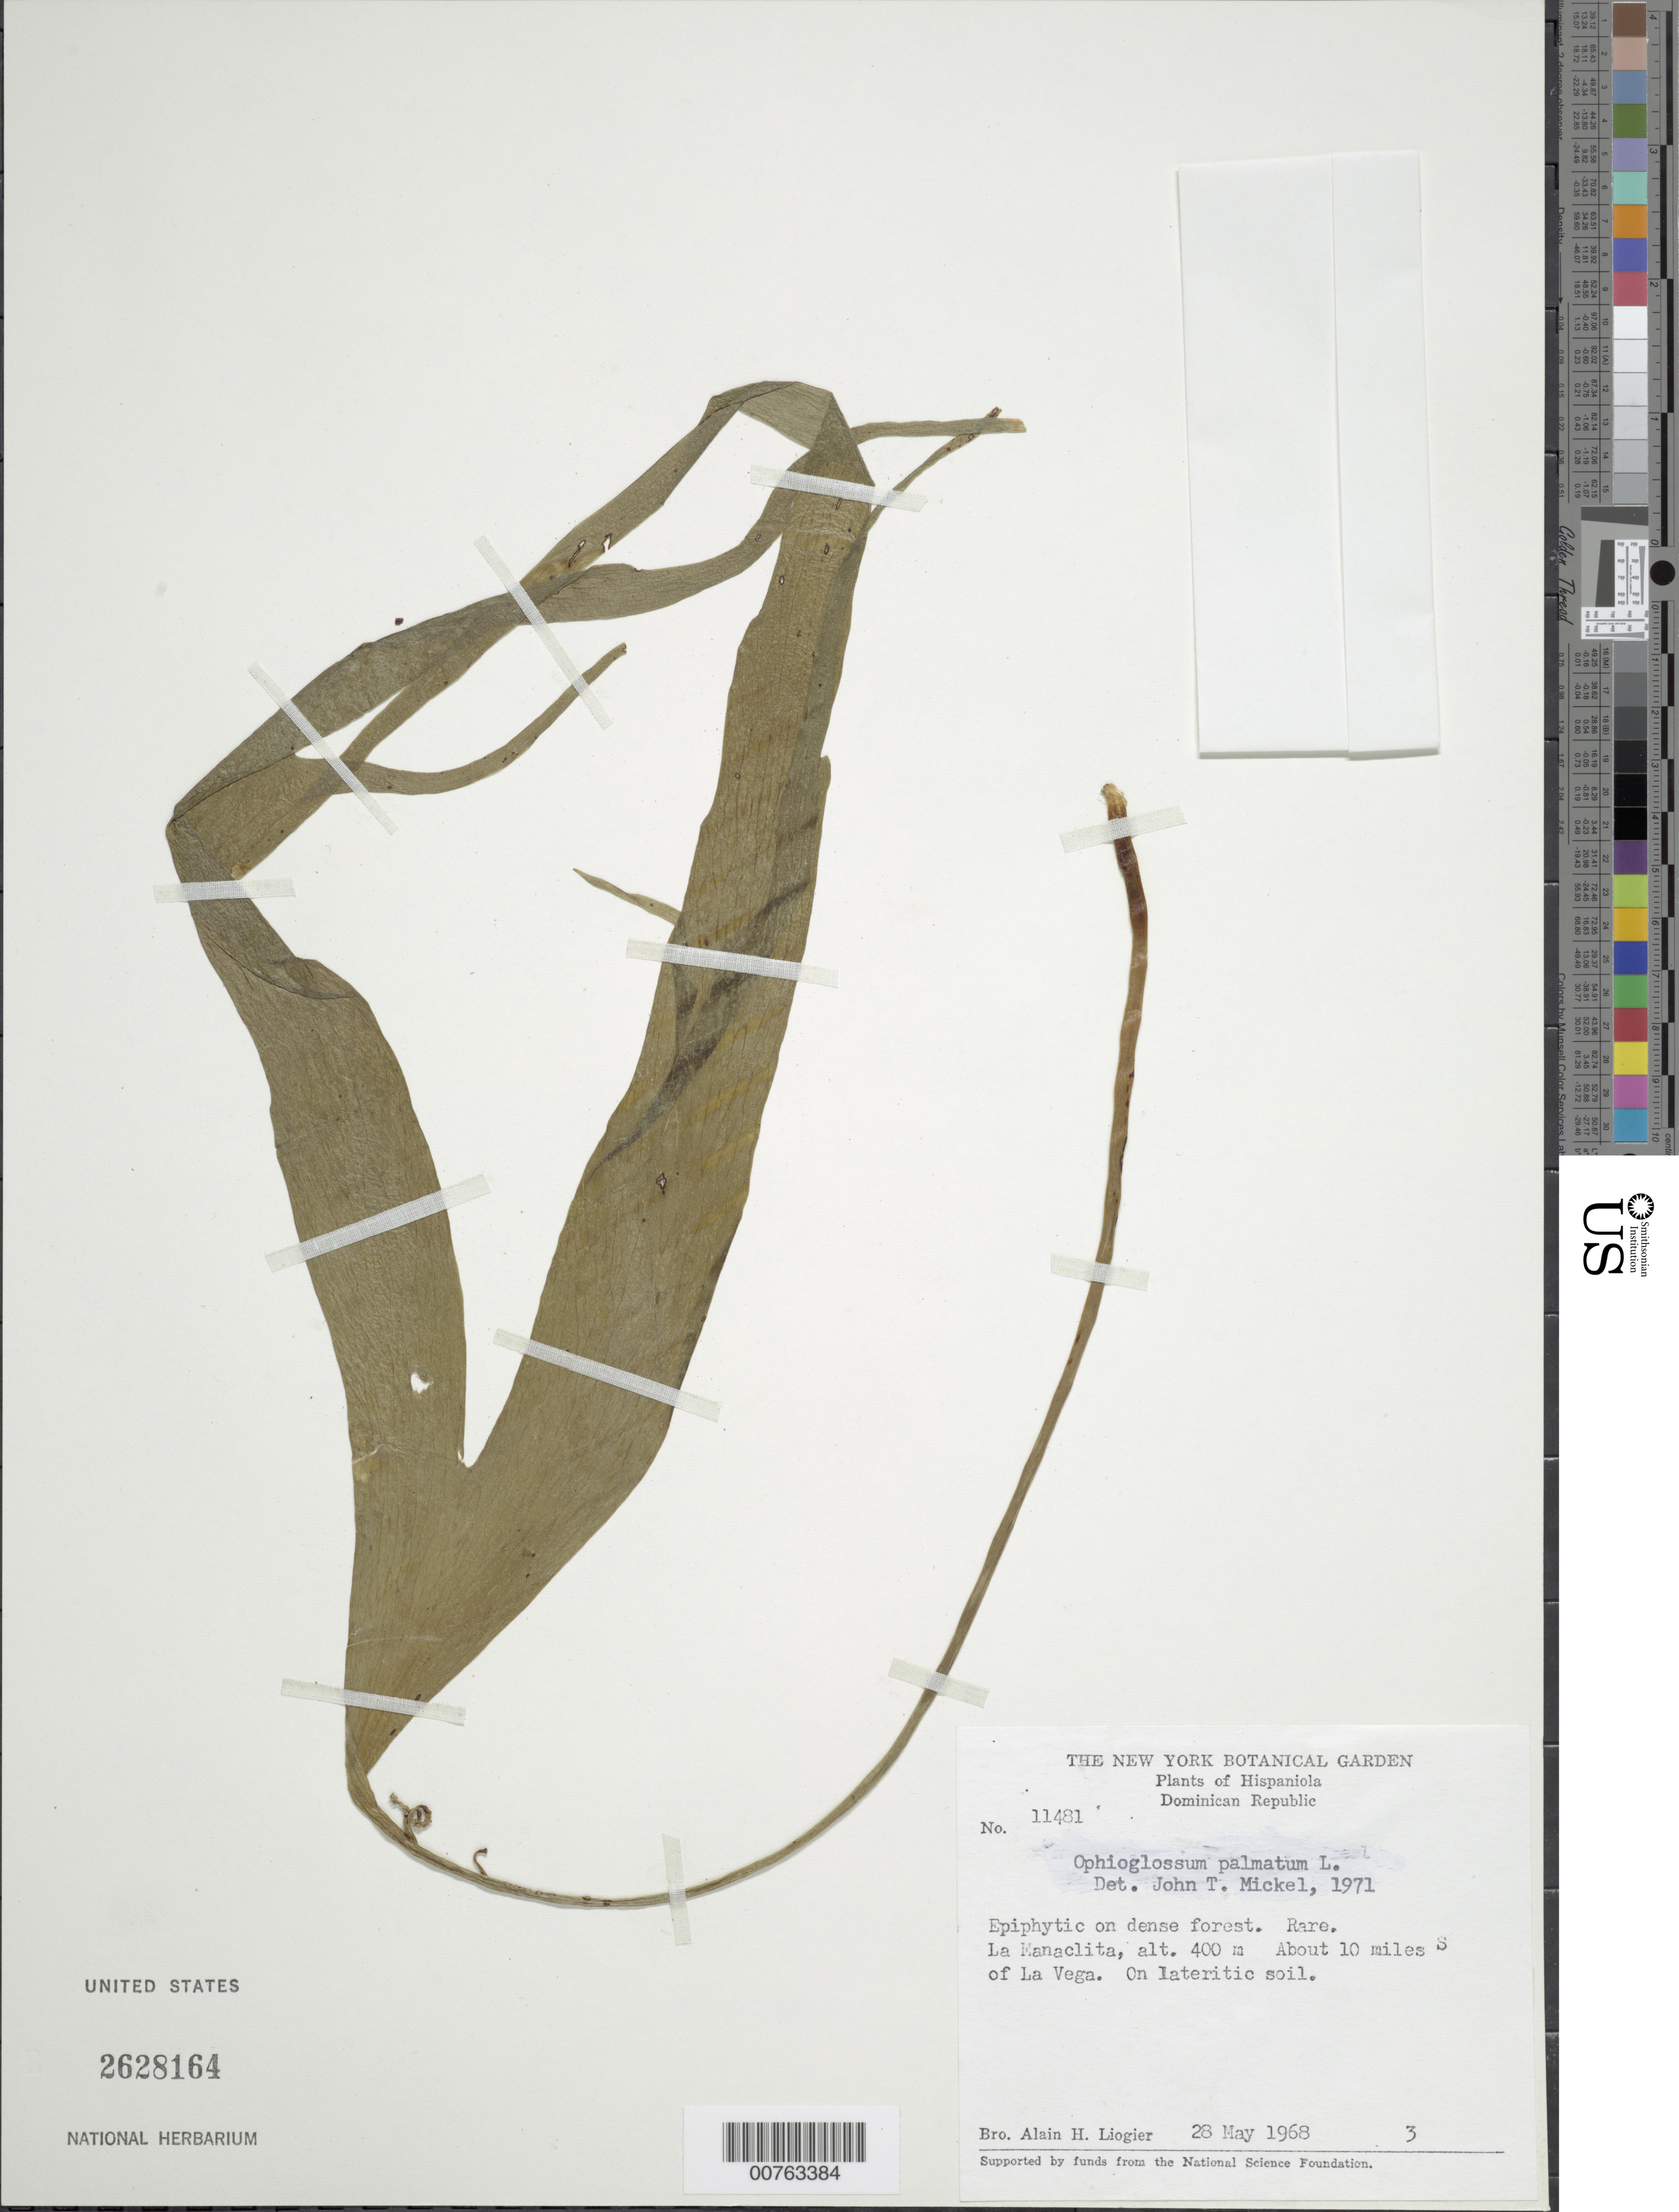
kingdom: Plantae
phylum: Tracheophyta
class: Polypodiopsida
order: Ophioglossales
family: Ophioglossaceae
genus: Cheiroglossa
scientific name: Cheiroglossa palmata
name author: (L.) C. Presl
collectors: A. H. Liogier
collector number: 11481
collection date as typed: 28 May 1968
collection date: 1968-05-28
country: Dominican Republic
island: Hispaniola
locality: La Manaclita, about 10 mi S of La Vega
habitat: Dense forest, rare, on lateritic soil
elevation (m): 400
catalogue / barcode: US 2628164